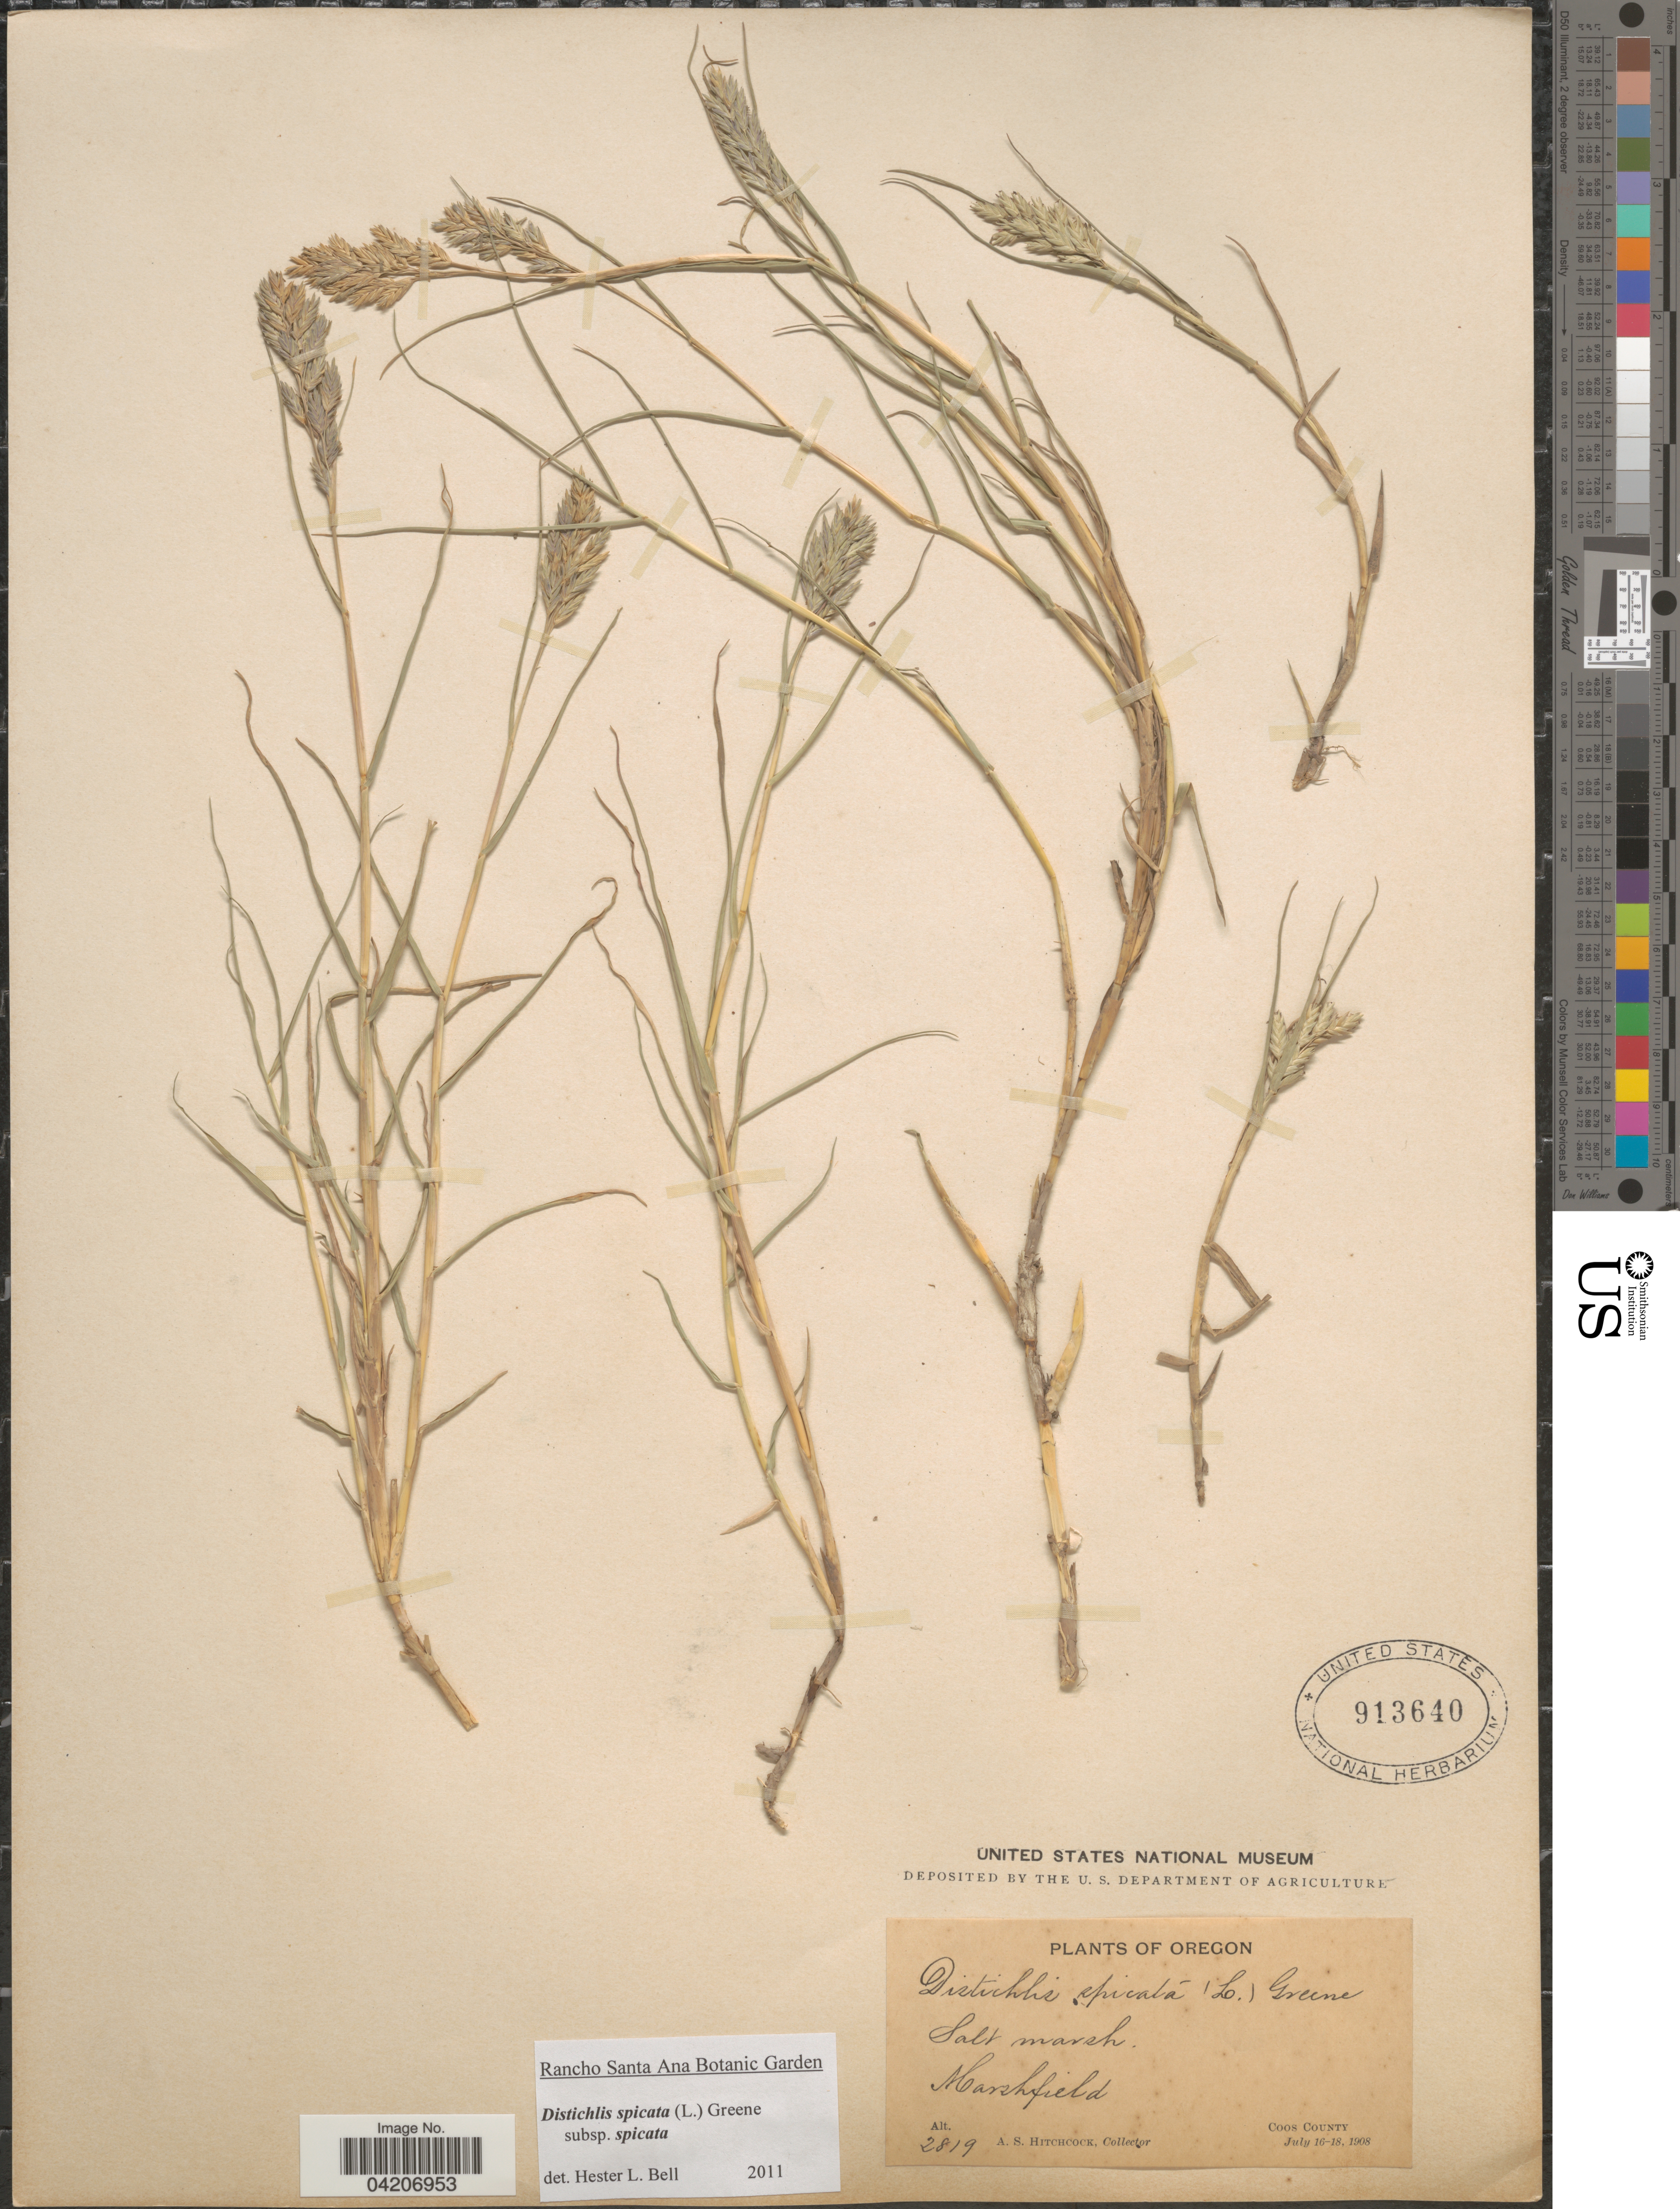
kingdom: Plantae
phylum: Tracheophyta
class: Liliopsida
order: Poales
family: Poaceae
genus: Distichlis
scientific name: Distichlis spicata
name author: (L.) Greene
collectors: A. S. Hitchcock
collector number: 2819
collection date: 1908-07-16/1908-07-18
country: United States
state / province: Oregon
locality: Marshfield.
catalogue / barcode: US 913640